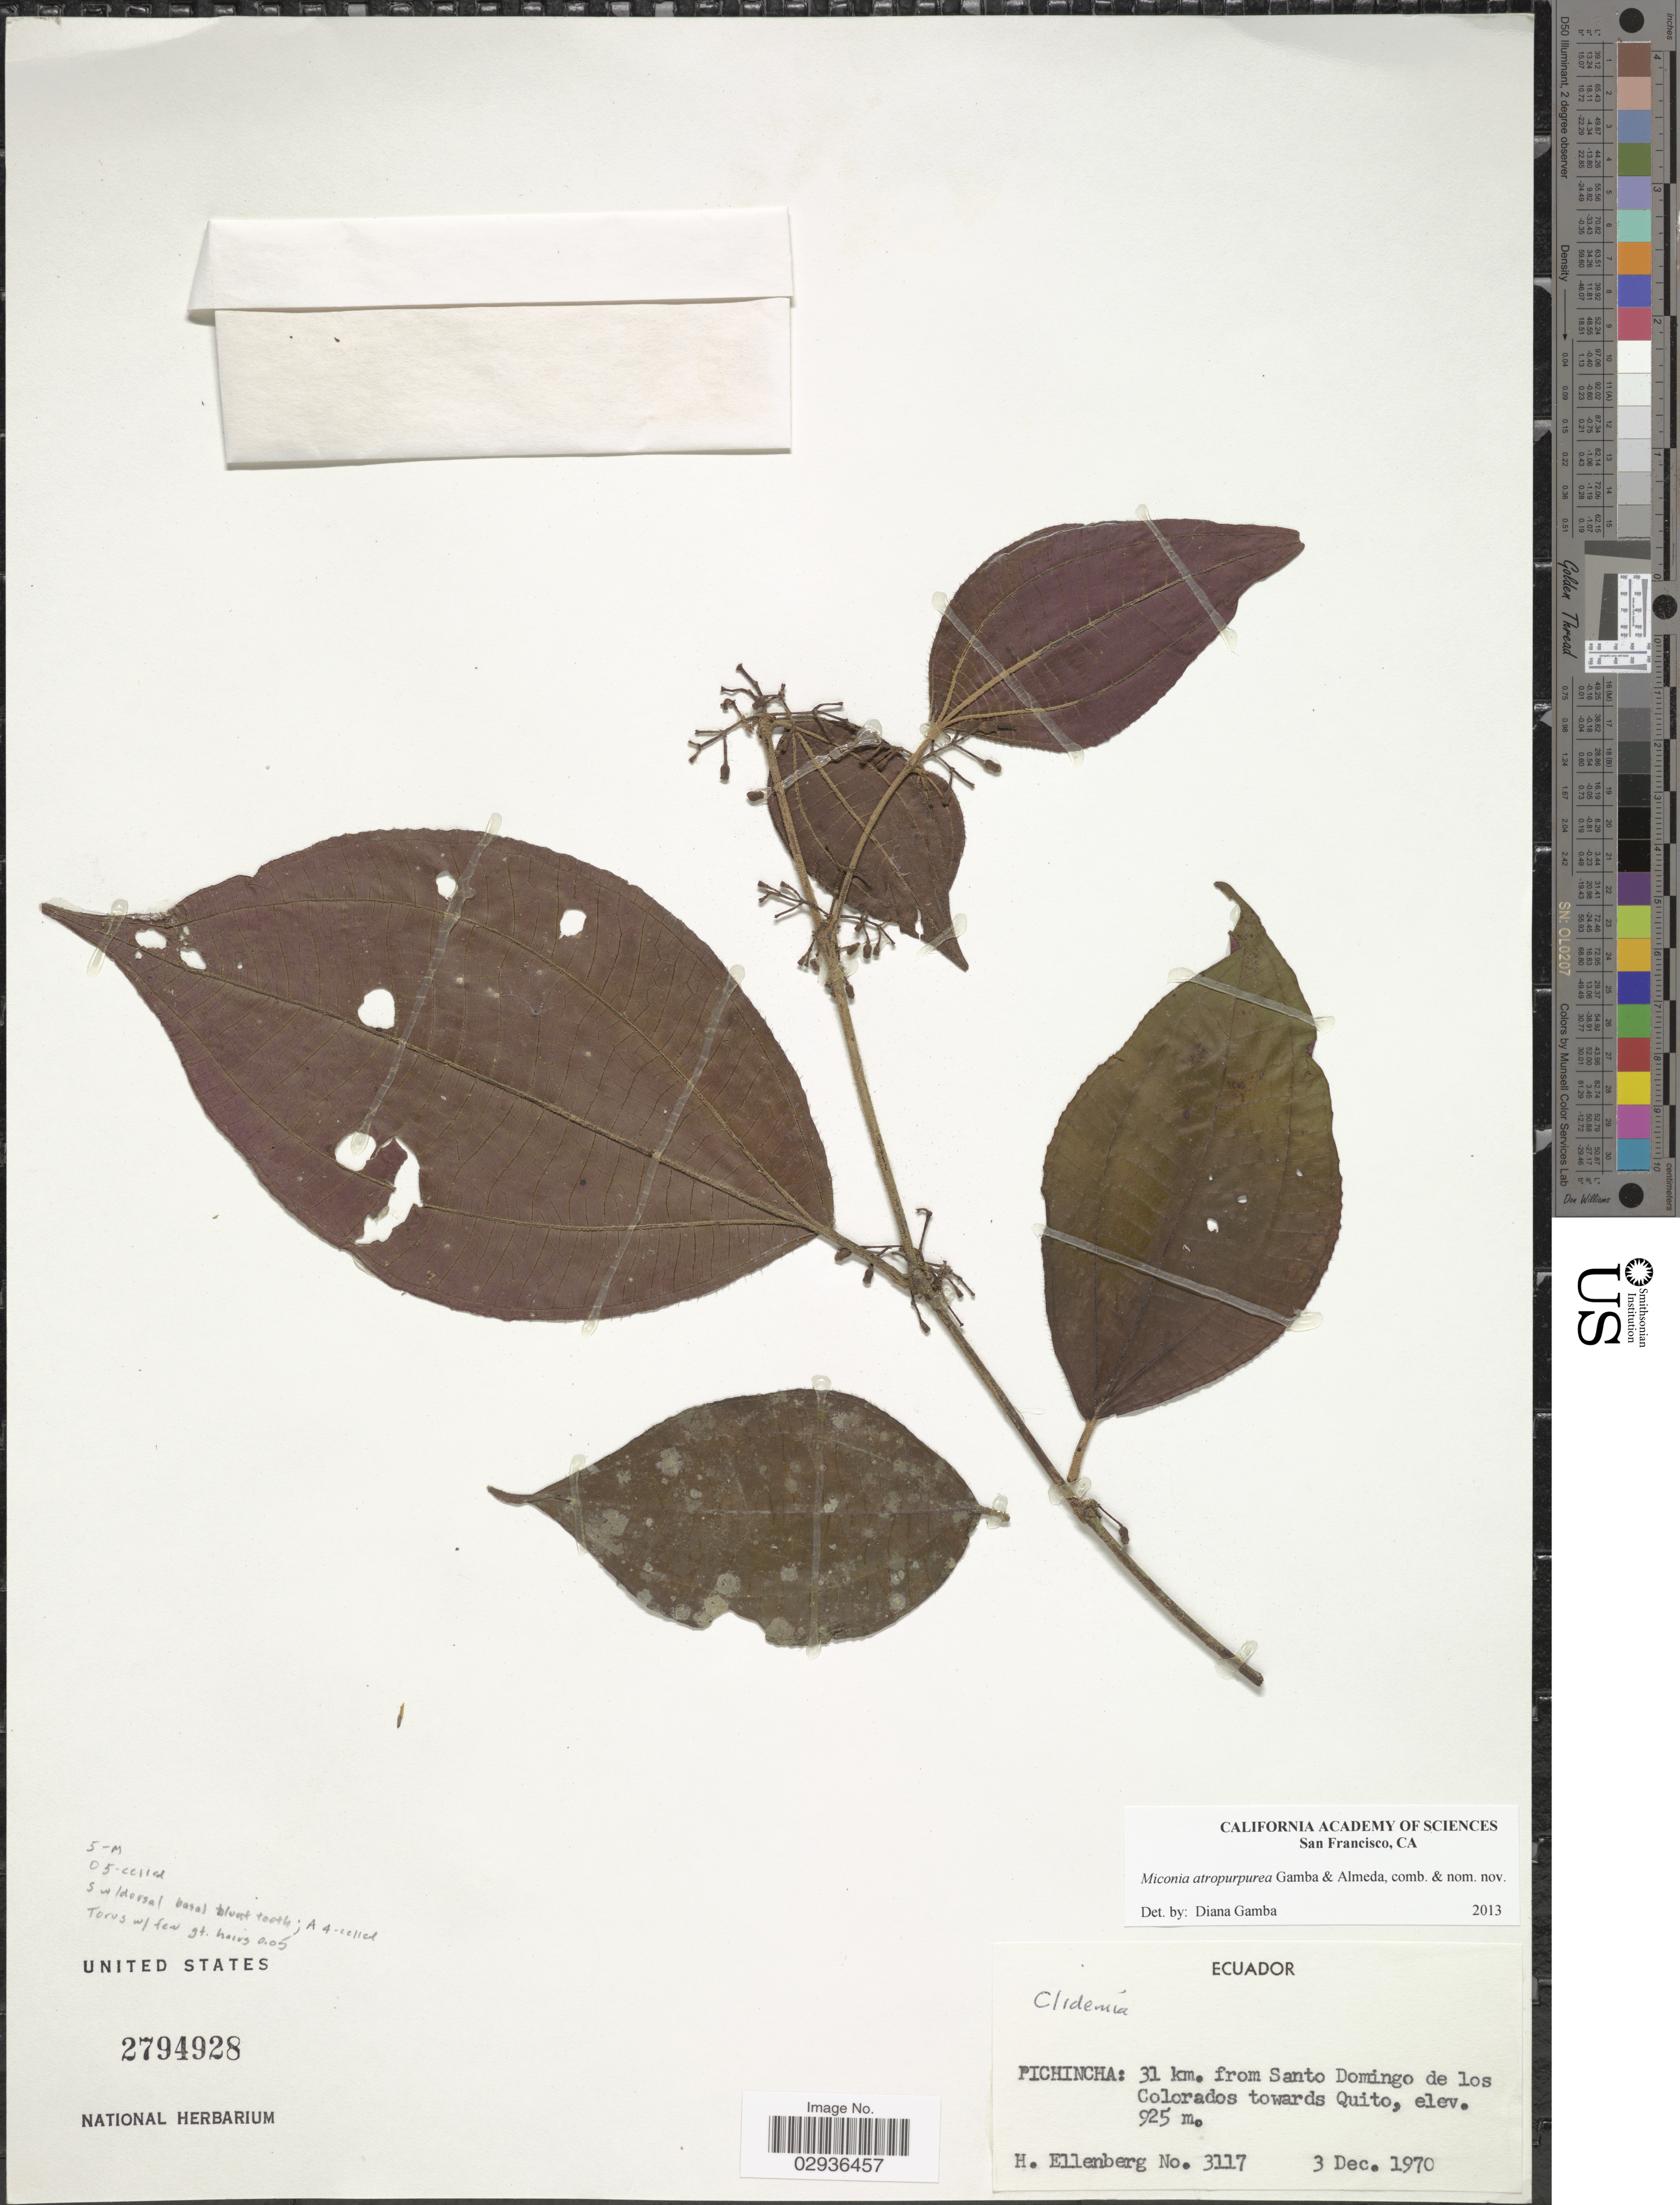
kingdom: Plantae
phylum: Tracheophyta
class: Magnoliopsida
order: Myrtales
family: Melastomataceae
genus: Miconia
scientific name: Miconia atropurpurea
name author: Gamba & Almeda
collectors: H. Ellenberg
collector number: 3117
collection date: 1970-12-03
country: Ecuador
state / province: Pichincha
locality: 31 km. from Santo Domingo de los Colorados towards Quito.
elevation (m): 925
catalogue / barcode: US 2794928